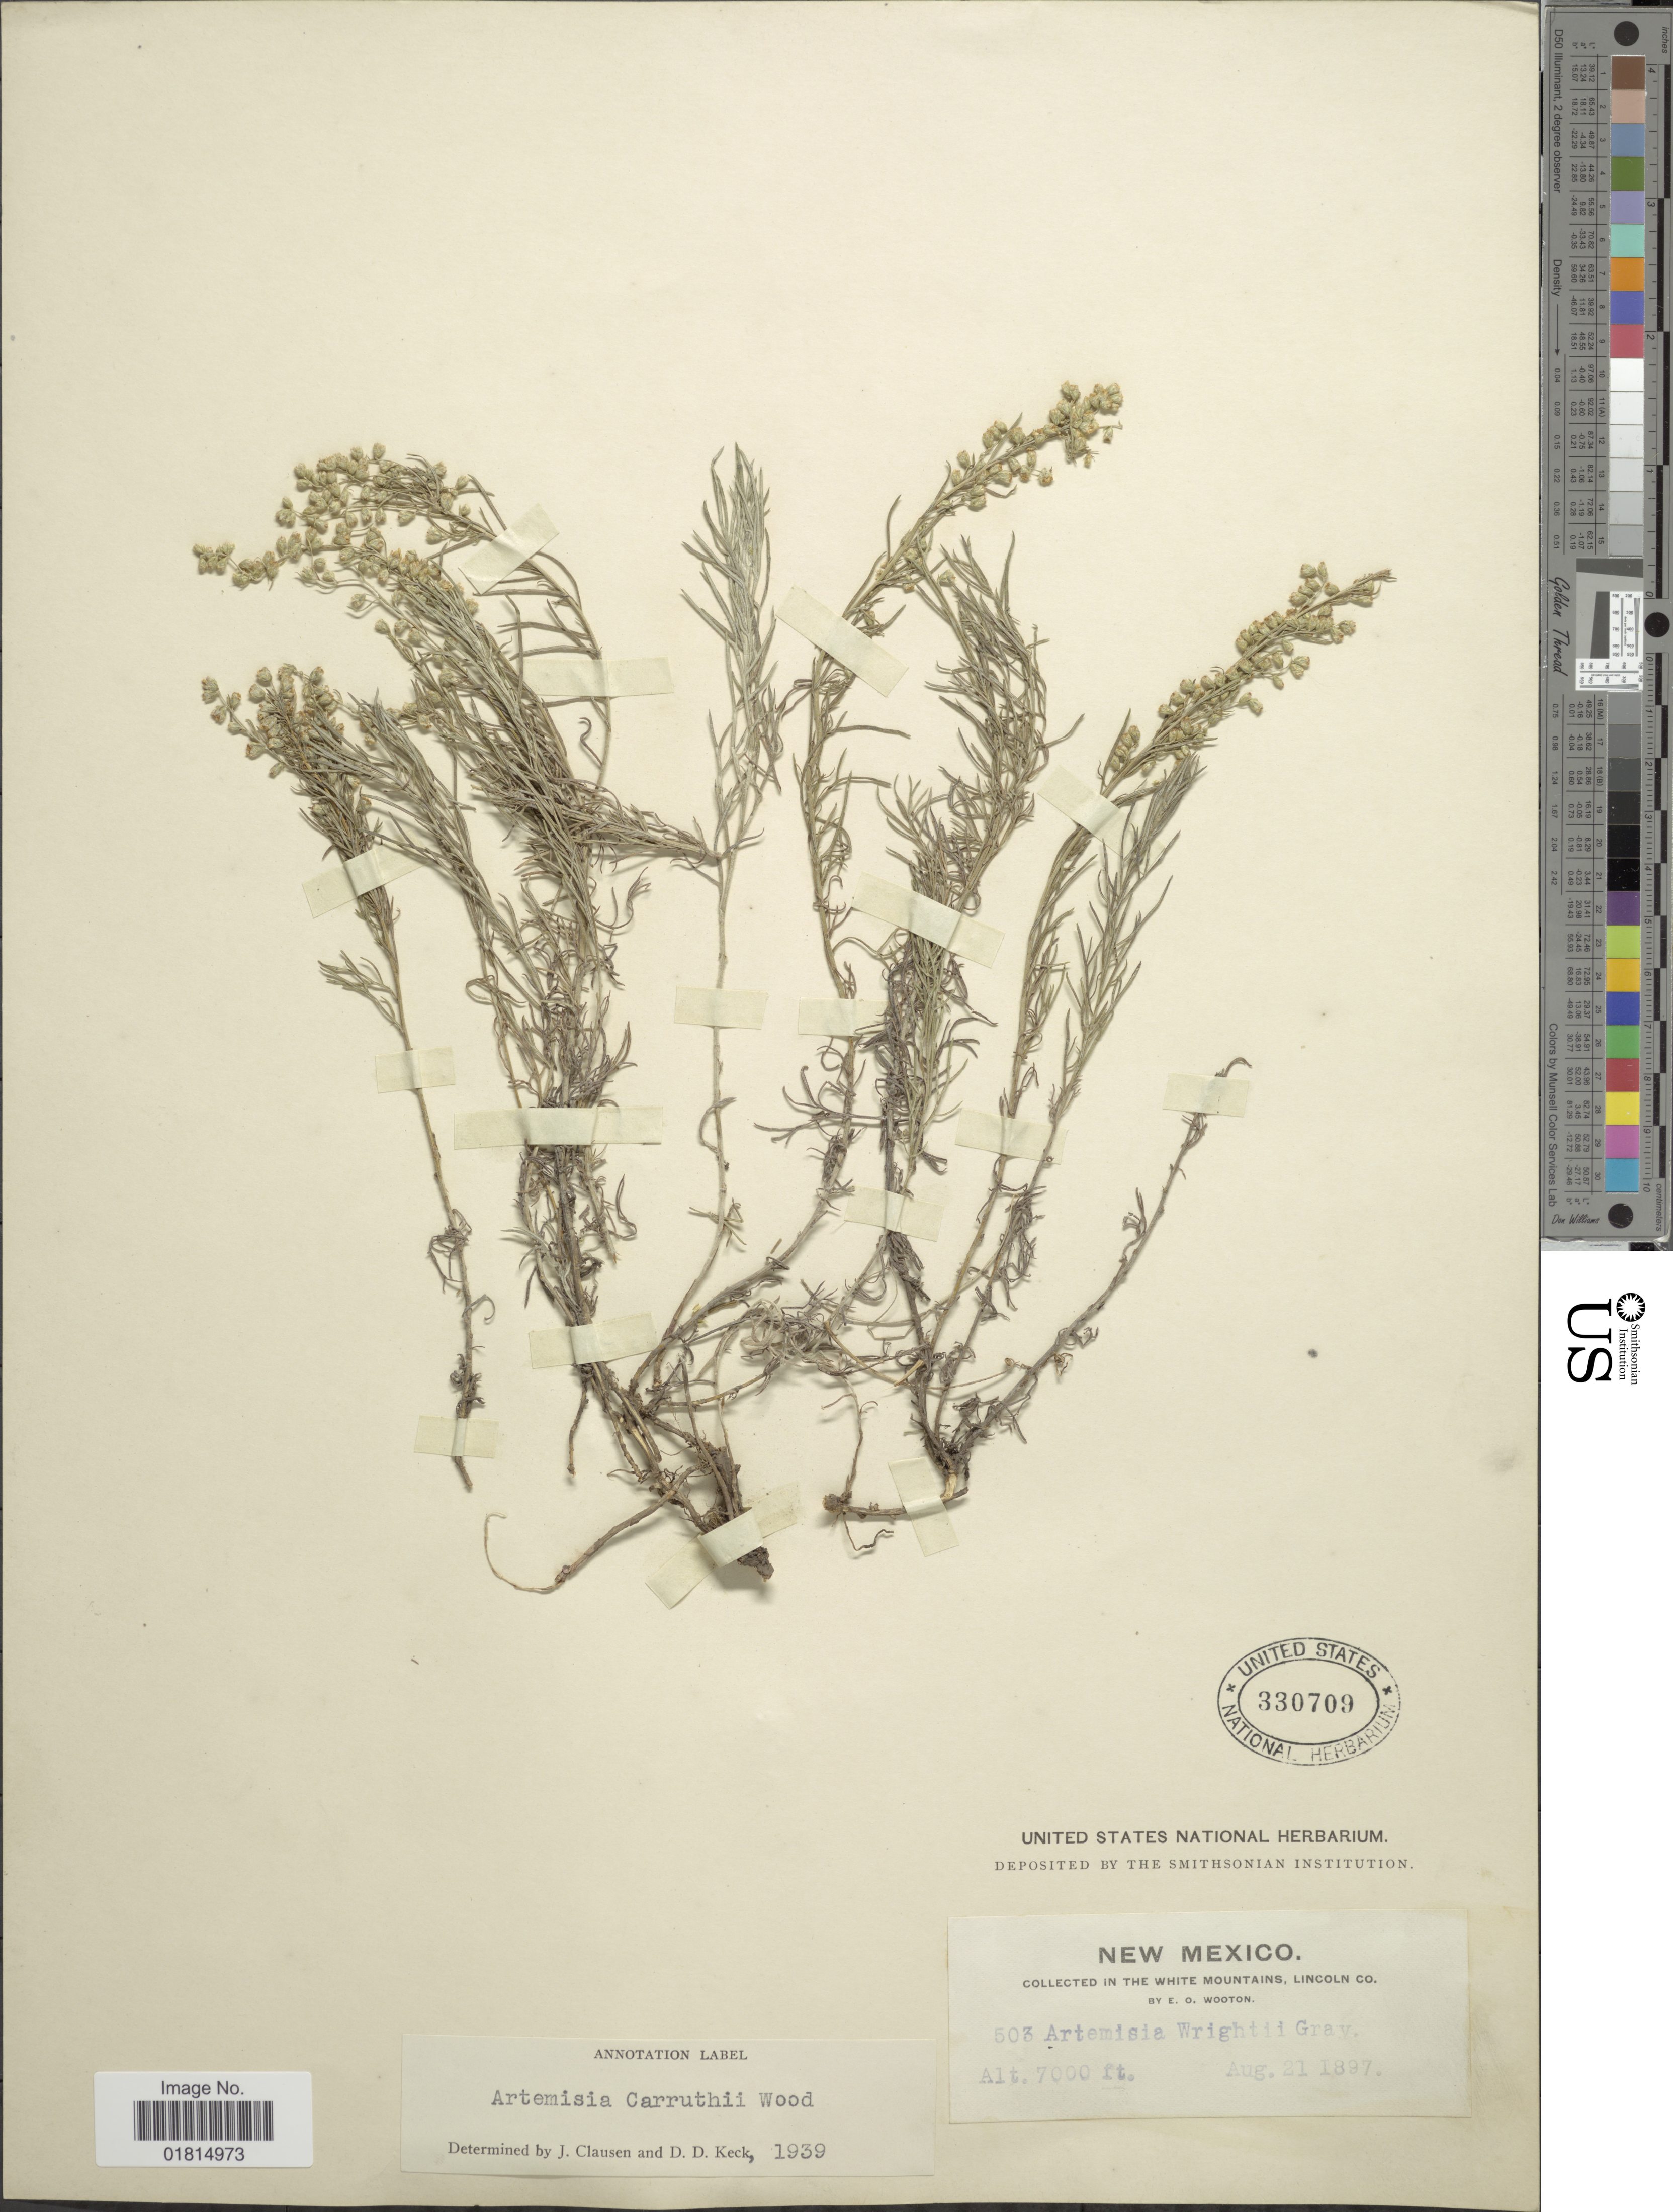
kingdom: Plantae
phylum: Tracheophyta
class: Magnoliopsida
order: Asterales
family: Asteraceae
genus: Artemisia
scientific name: Artemisia carruthii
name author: Alph. Wood ex Carruth.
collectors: E. O. Wooton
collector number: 503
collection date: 1897-08-31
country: United States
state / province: New Mexico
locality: In the White Mountains, Lincoln Co.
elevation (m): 2134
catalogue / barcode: US 330709